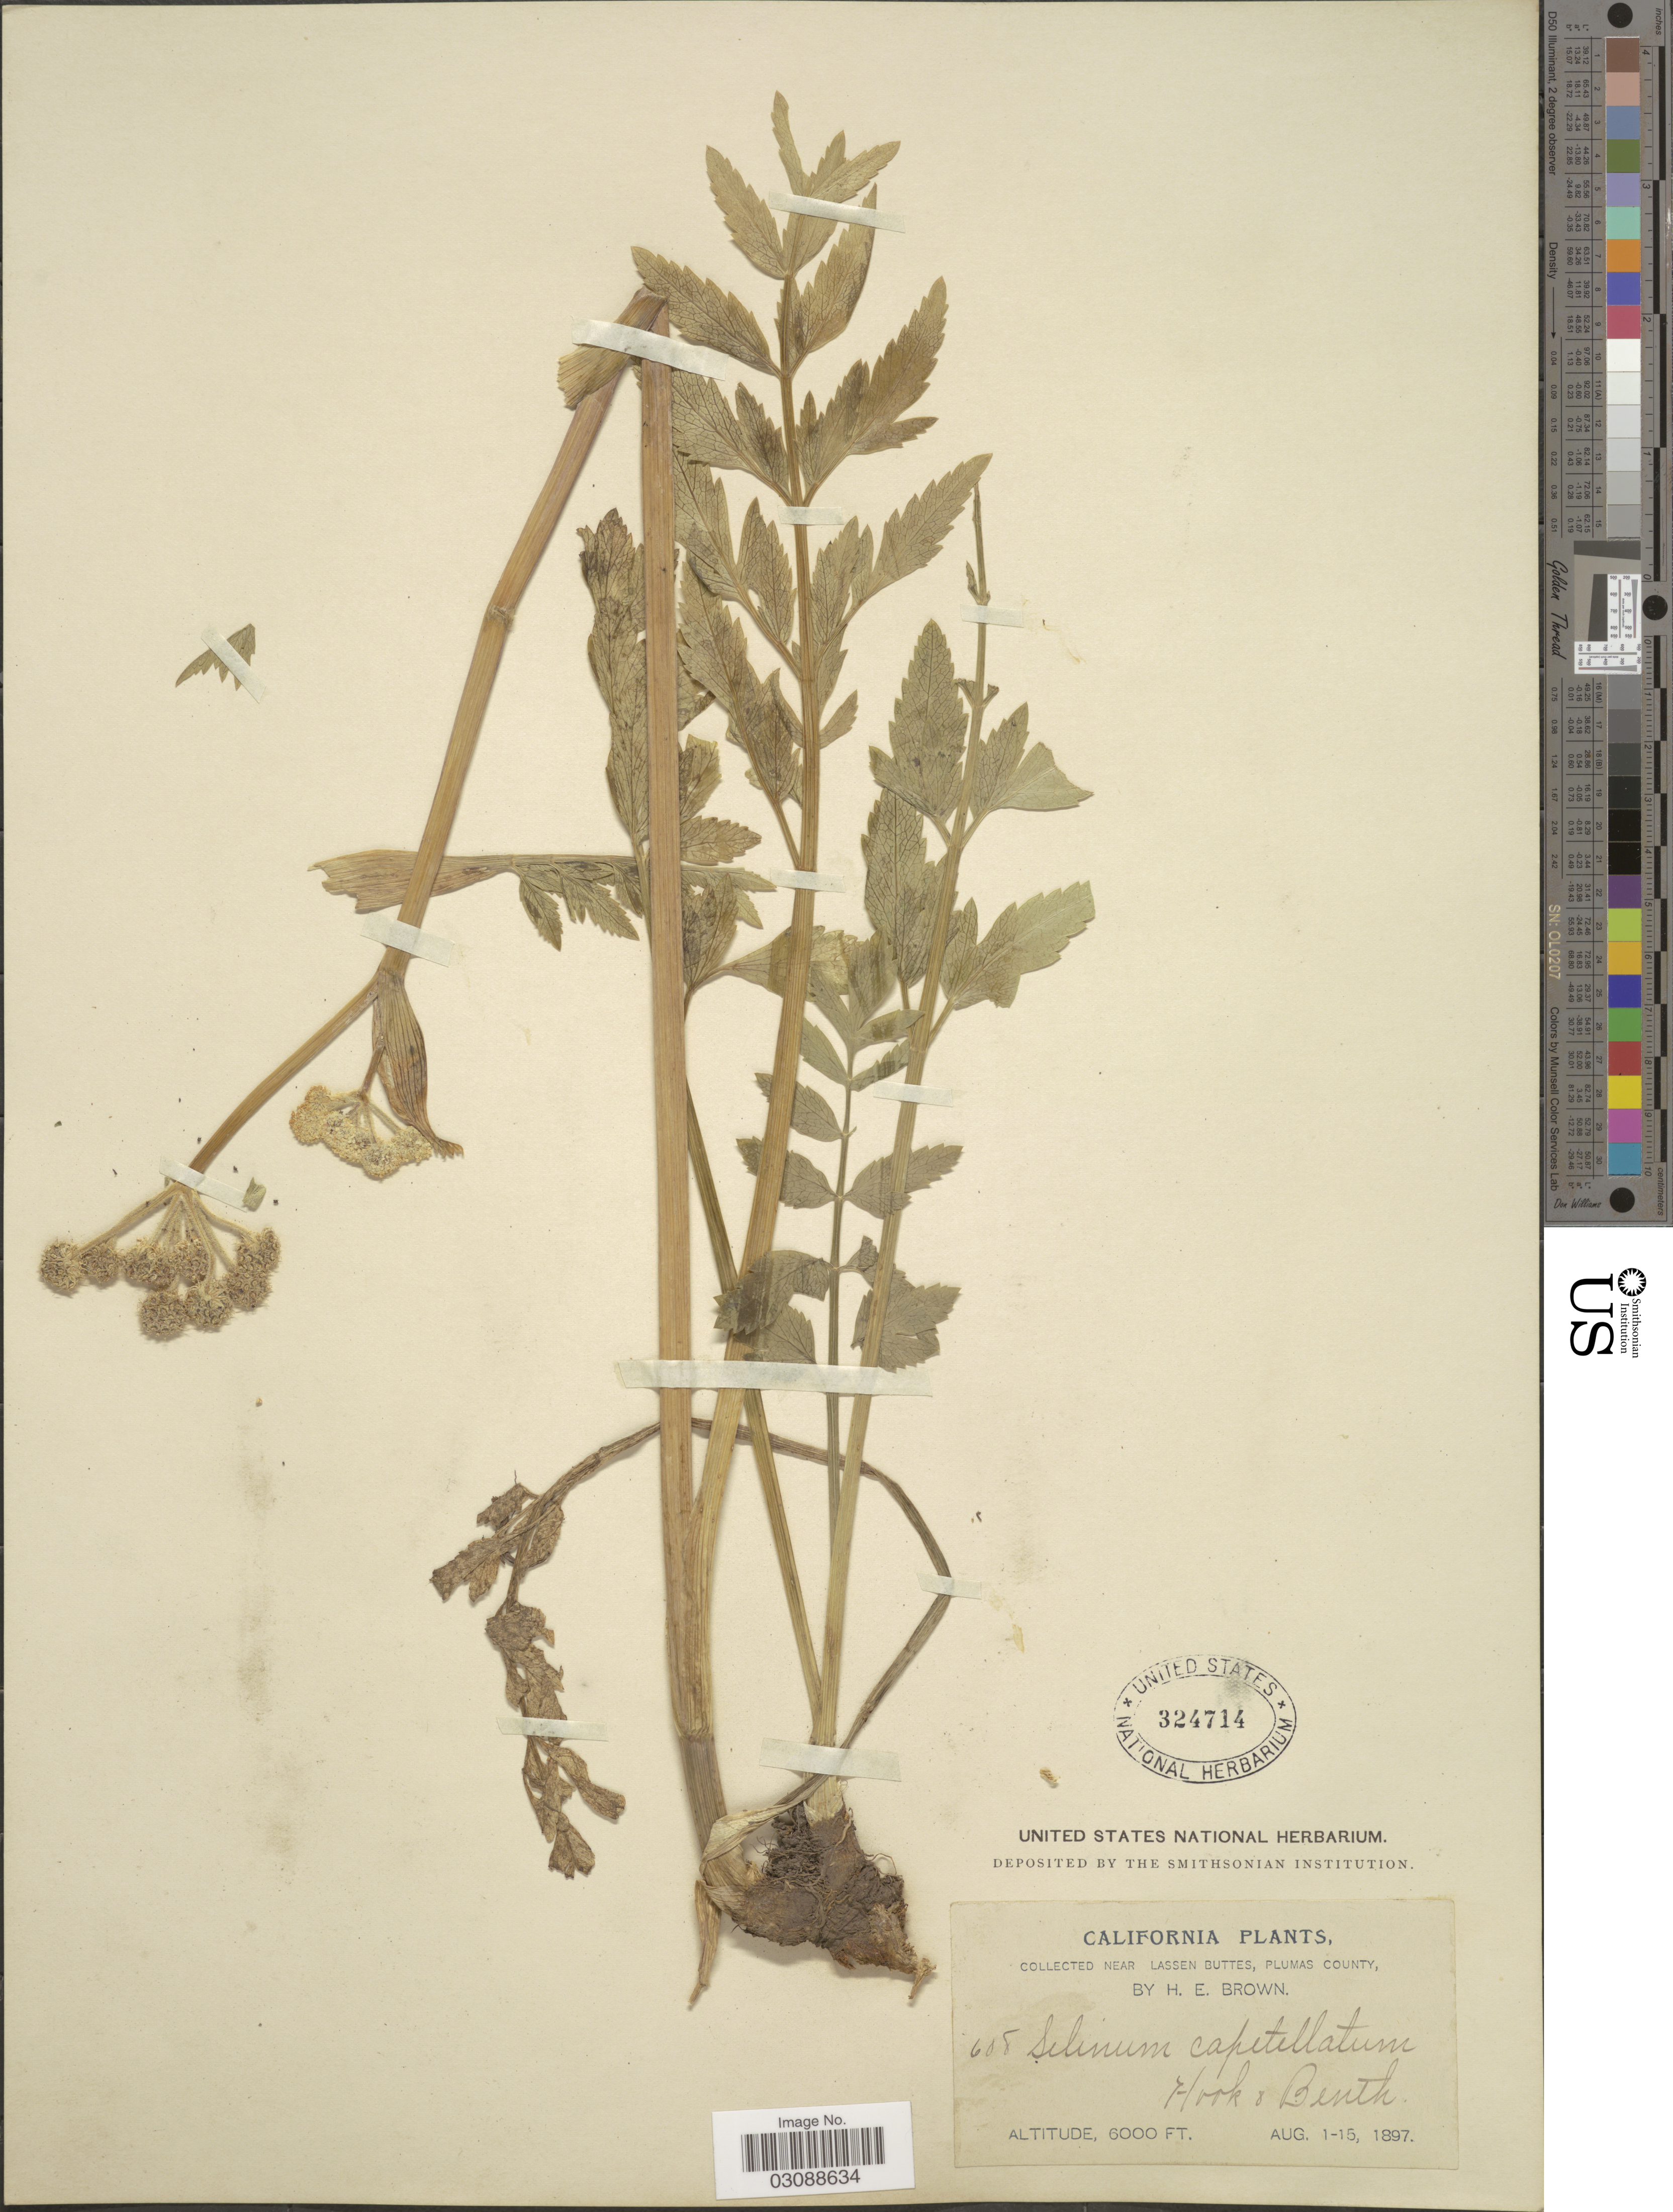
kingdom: Plantae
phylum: Tracheophyta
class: Magnoliopsida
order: Apiales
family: Apiaceae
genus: Sphenosciadium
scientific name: Sphenosciadium capitellatum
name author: A. Gray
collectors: H. E. Brown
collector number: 608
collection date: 1897-08-01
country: United States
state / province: California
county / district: Plumas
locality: Collected near Lassen Buttes, Plumas County.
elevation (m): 1829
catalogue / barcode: US 324714